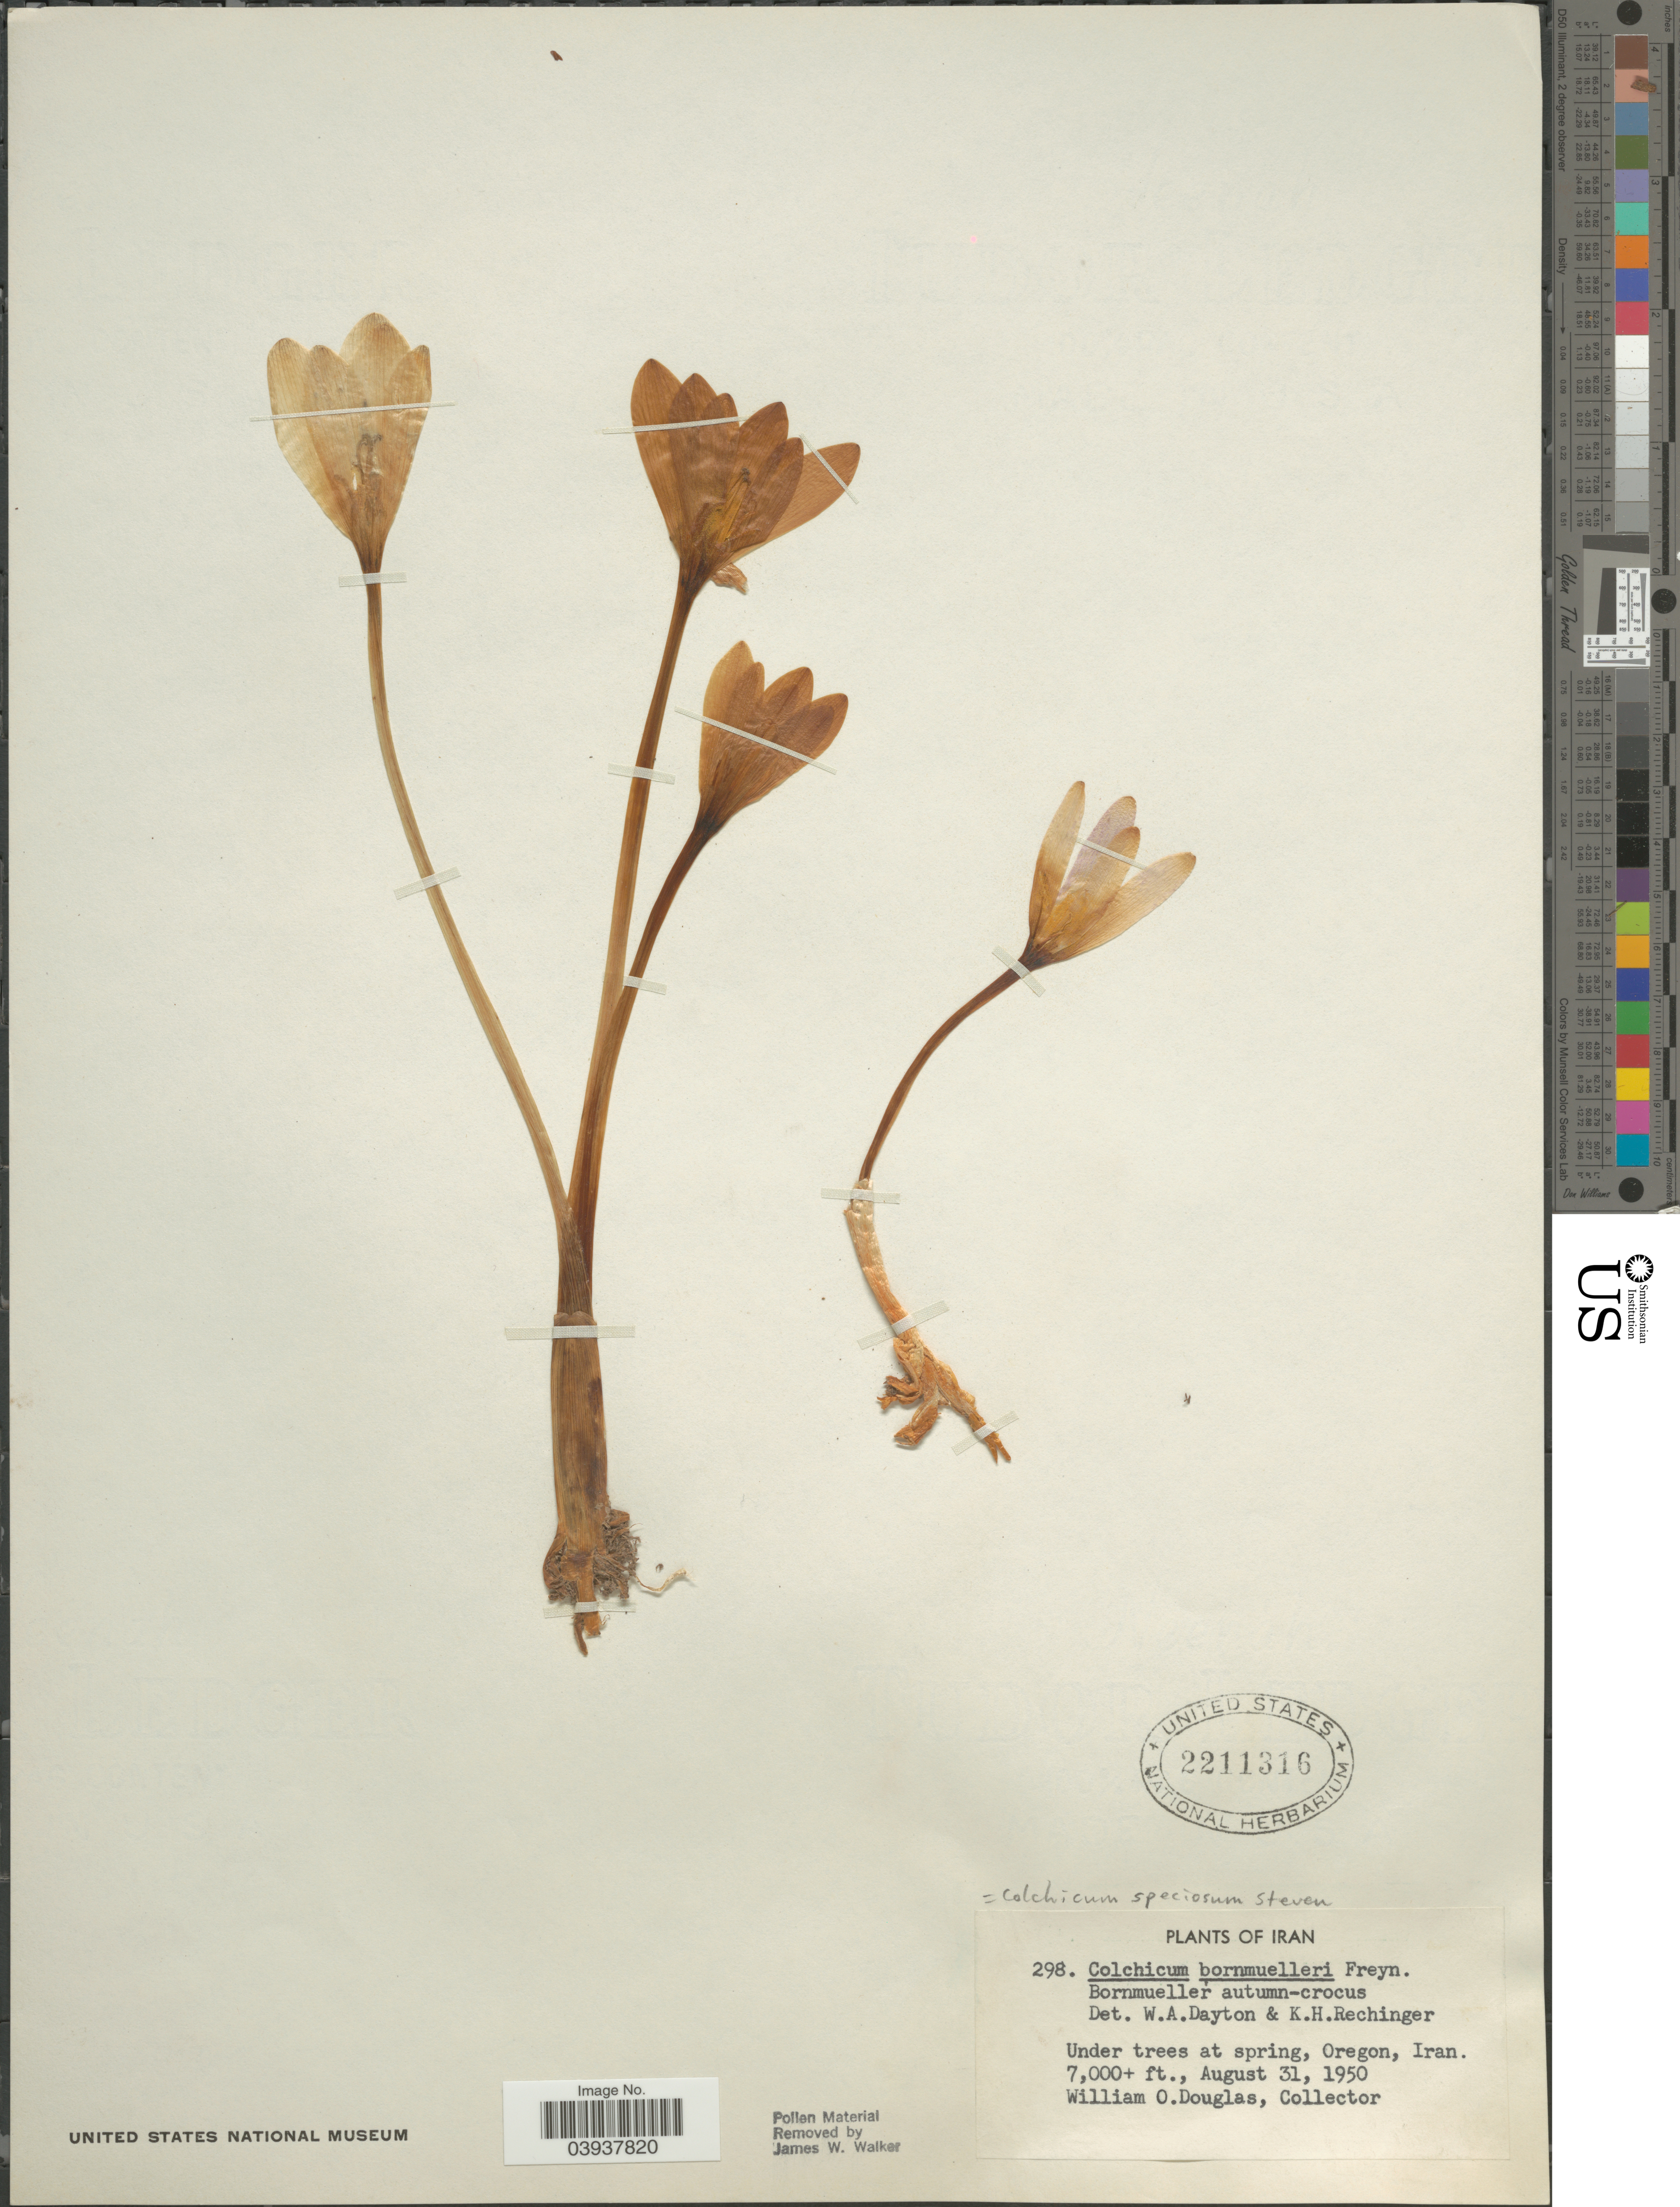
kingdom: Plantae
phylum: Tracheophyta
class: Liliopsida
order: Liliales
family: Colchicaceae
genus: Colchicum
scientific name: Colchicum speciosum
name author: Steven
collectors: W. Douglas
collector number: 298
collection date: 1950-08-31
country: Iran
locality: Under trees at spring, Oregon.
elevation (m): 2134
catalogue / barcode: US 2211316